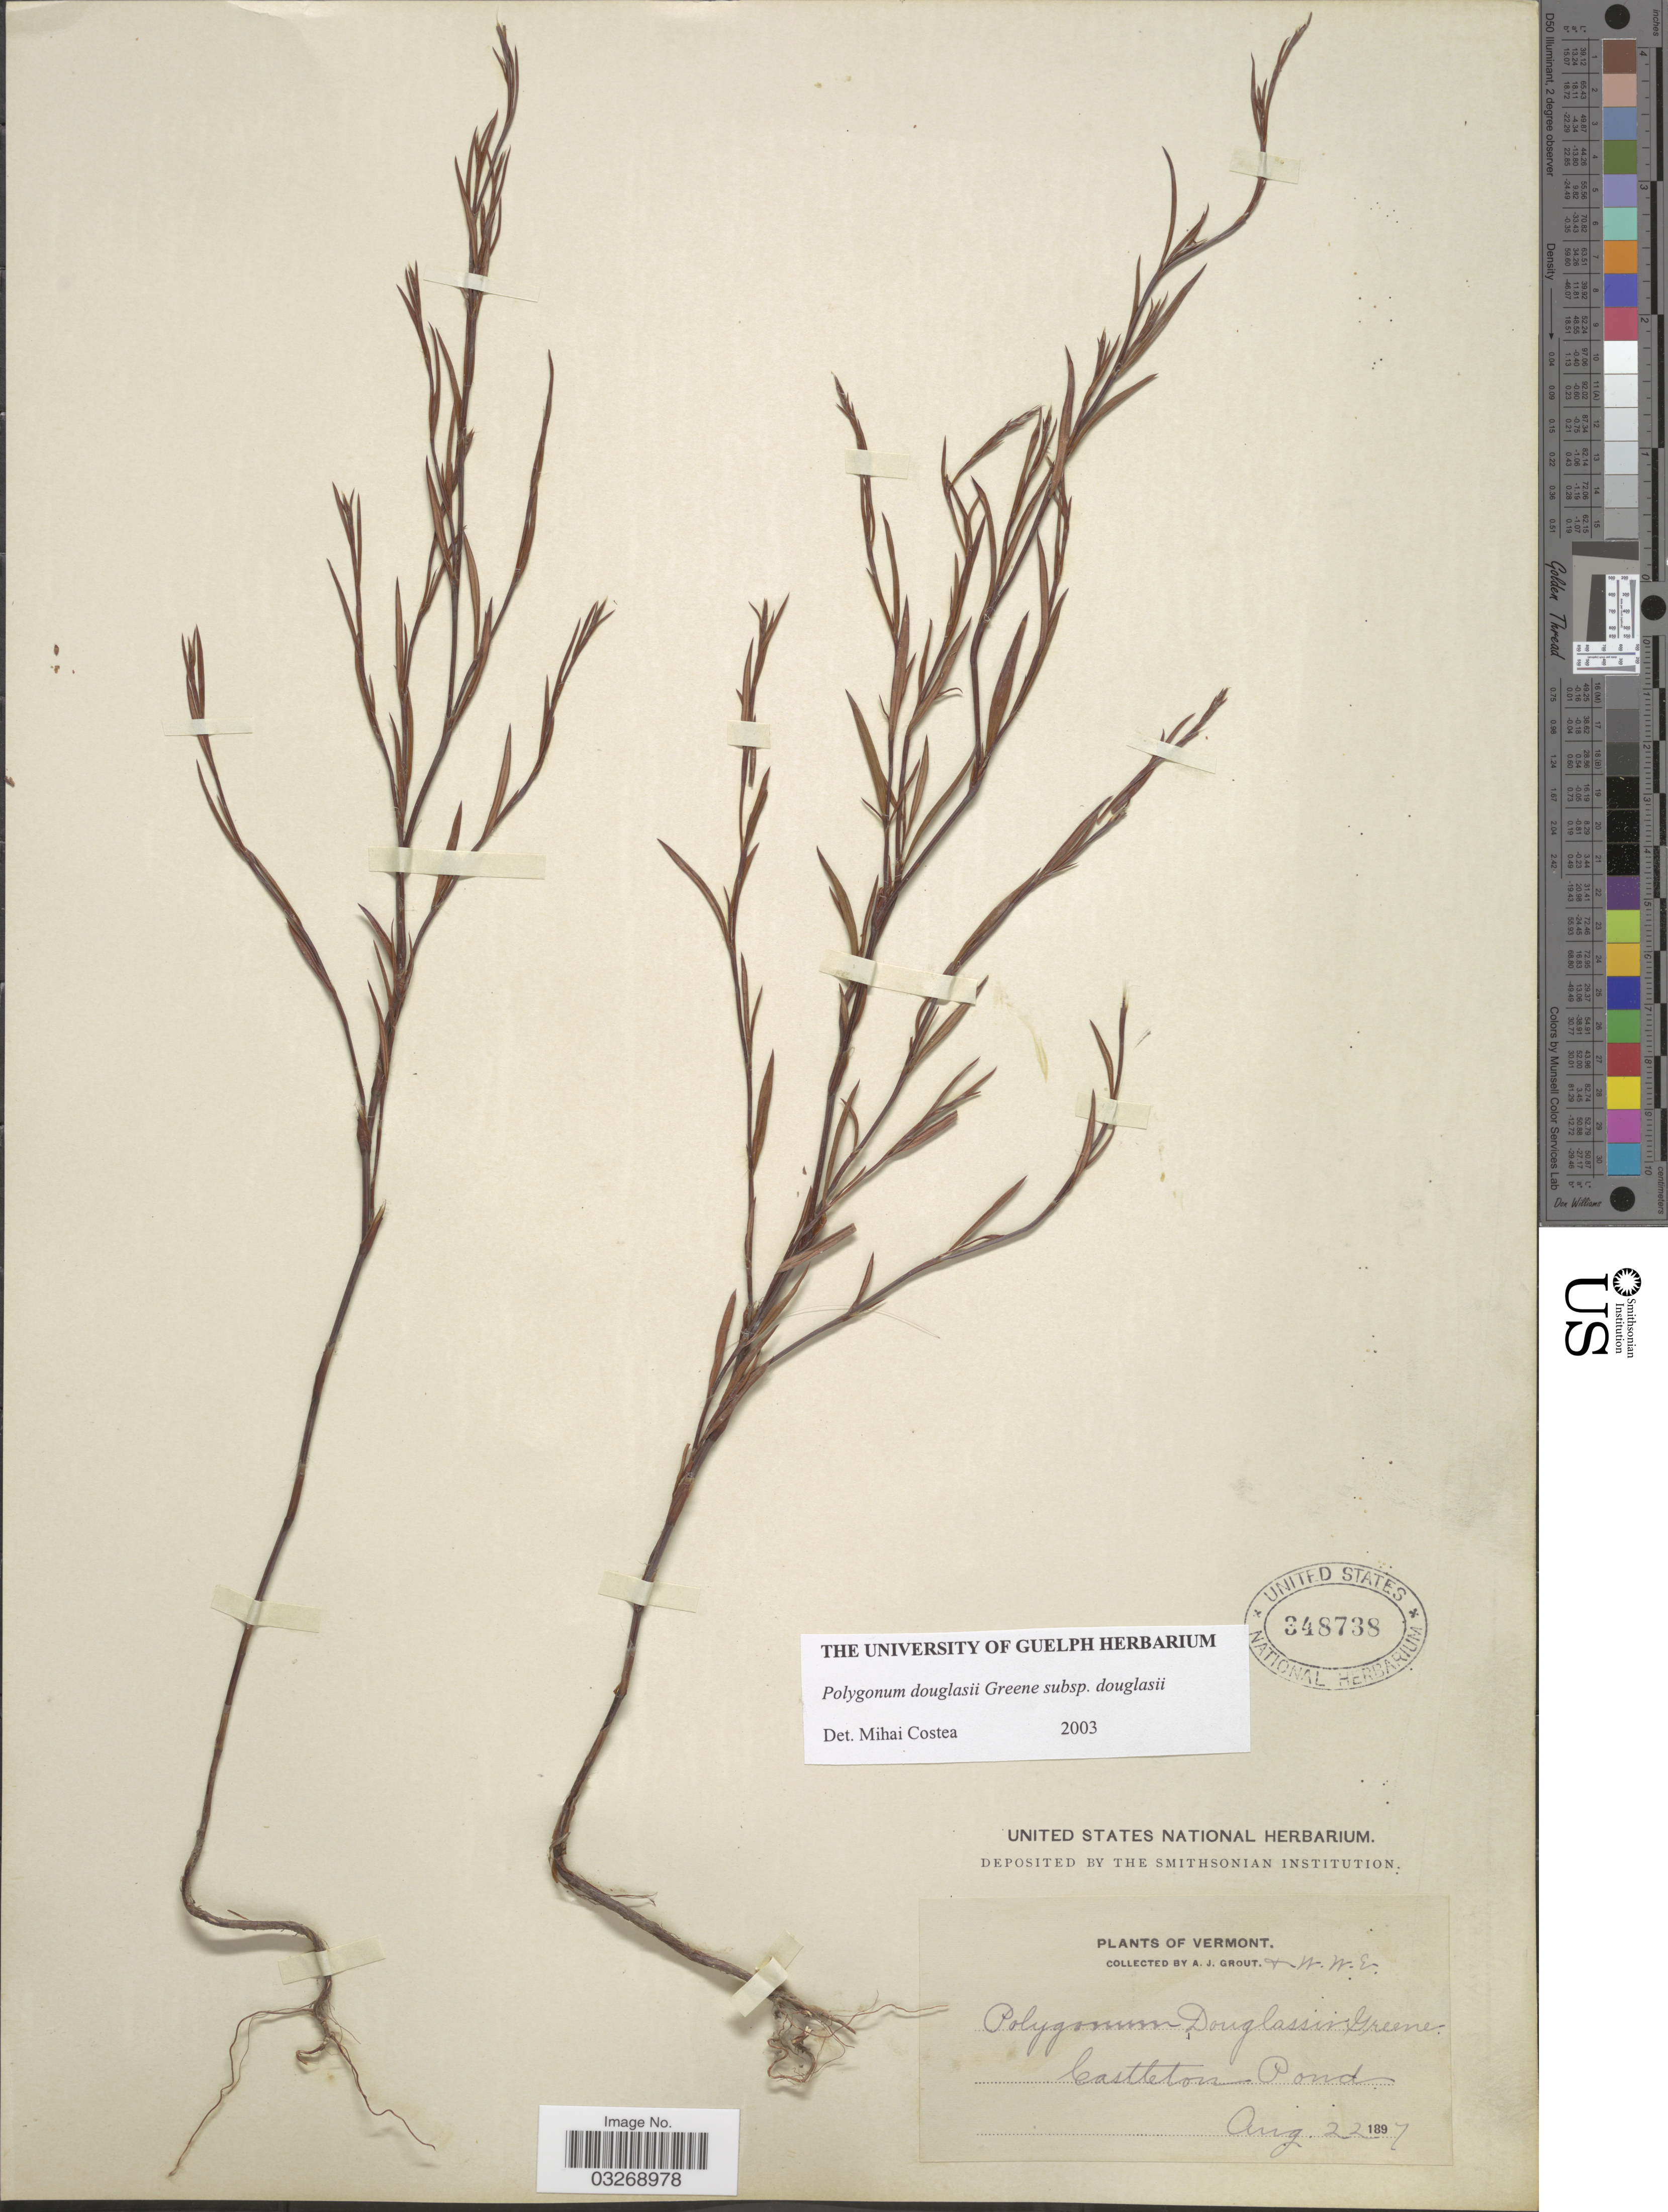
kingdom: Plantae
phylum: Tracheophyta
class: Magnoliopsida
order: Caryophyllales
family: Polygonaceae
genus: Polygonum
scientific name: Polygonum douglasii subsp. douglasii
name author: Greene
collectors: A. J. Grout & W. W. E.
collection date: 1897-08-22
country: United States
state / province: Vermont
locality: Castleton Pond.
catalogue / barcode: US 348738